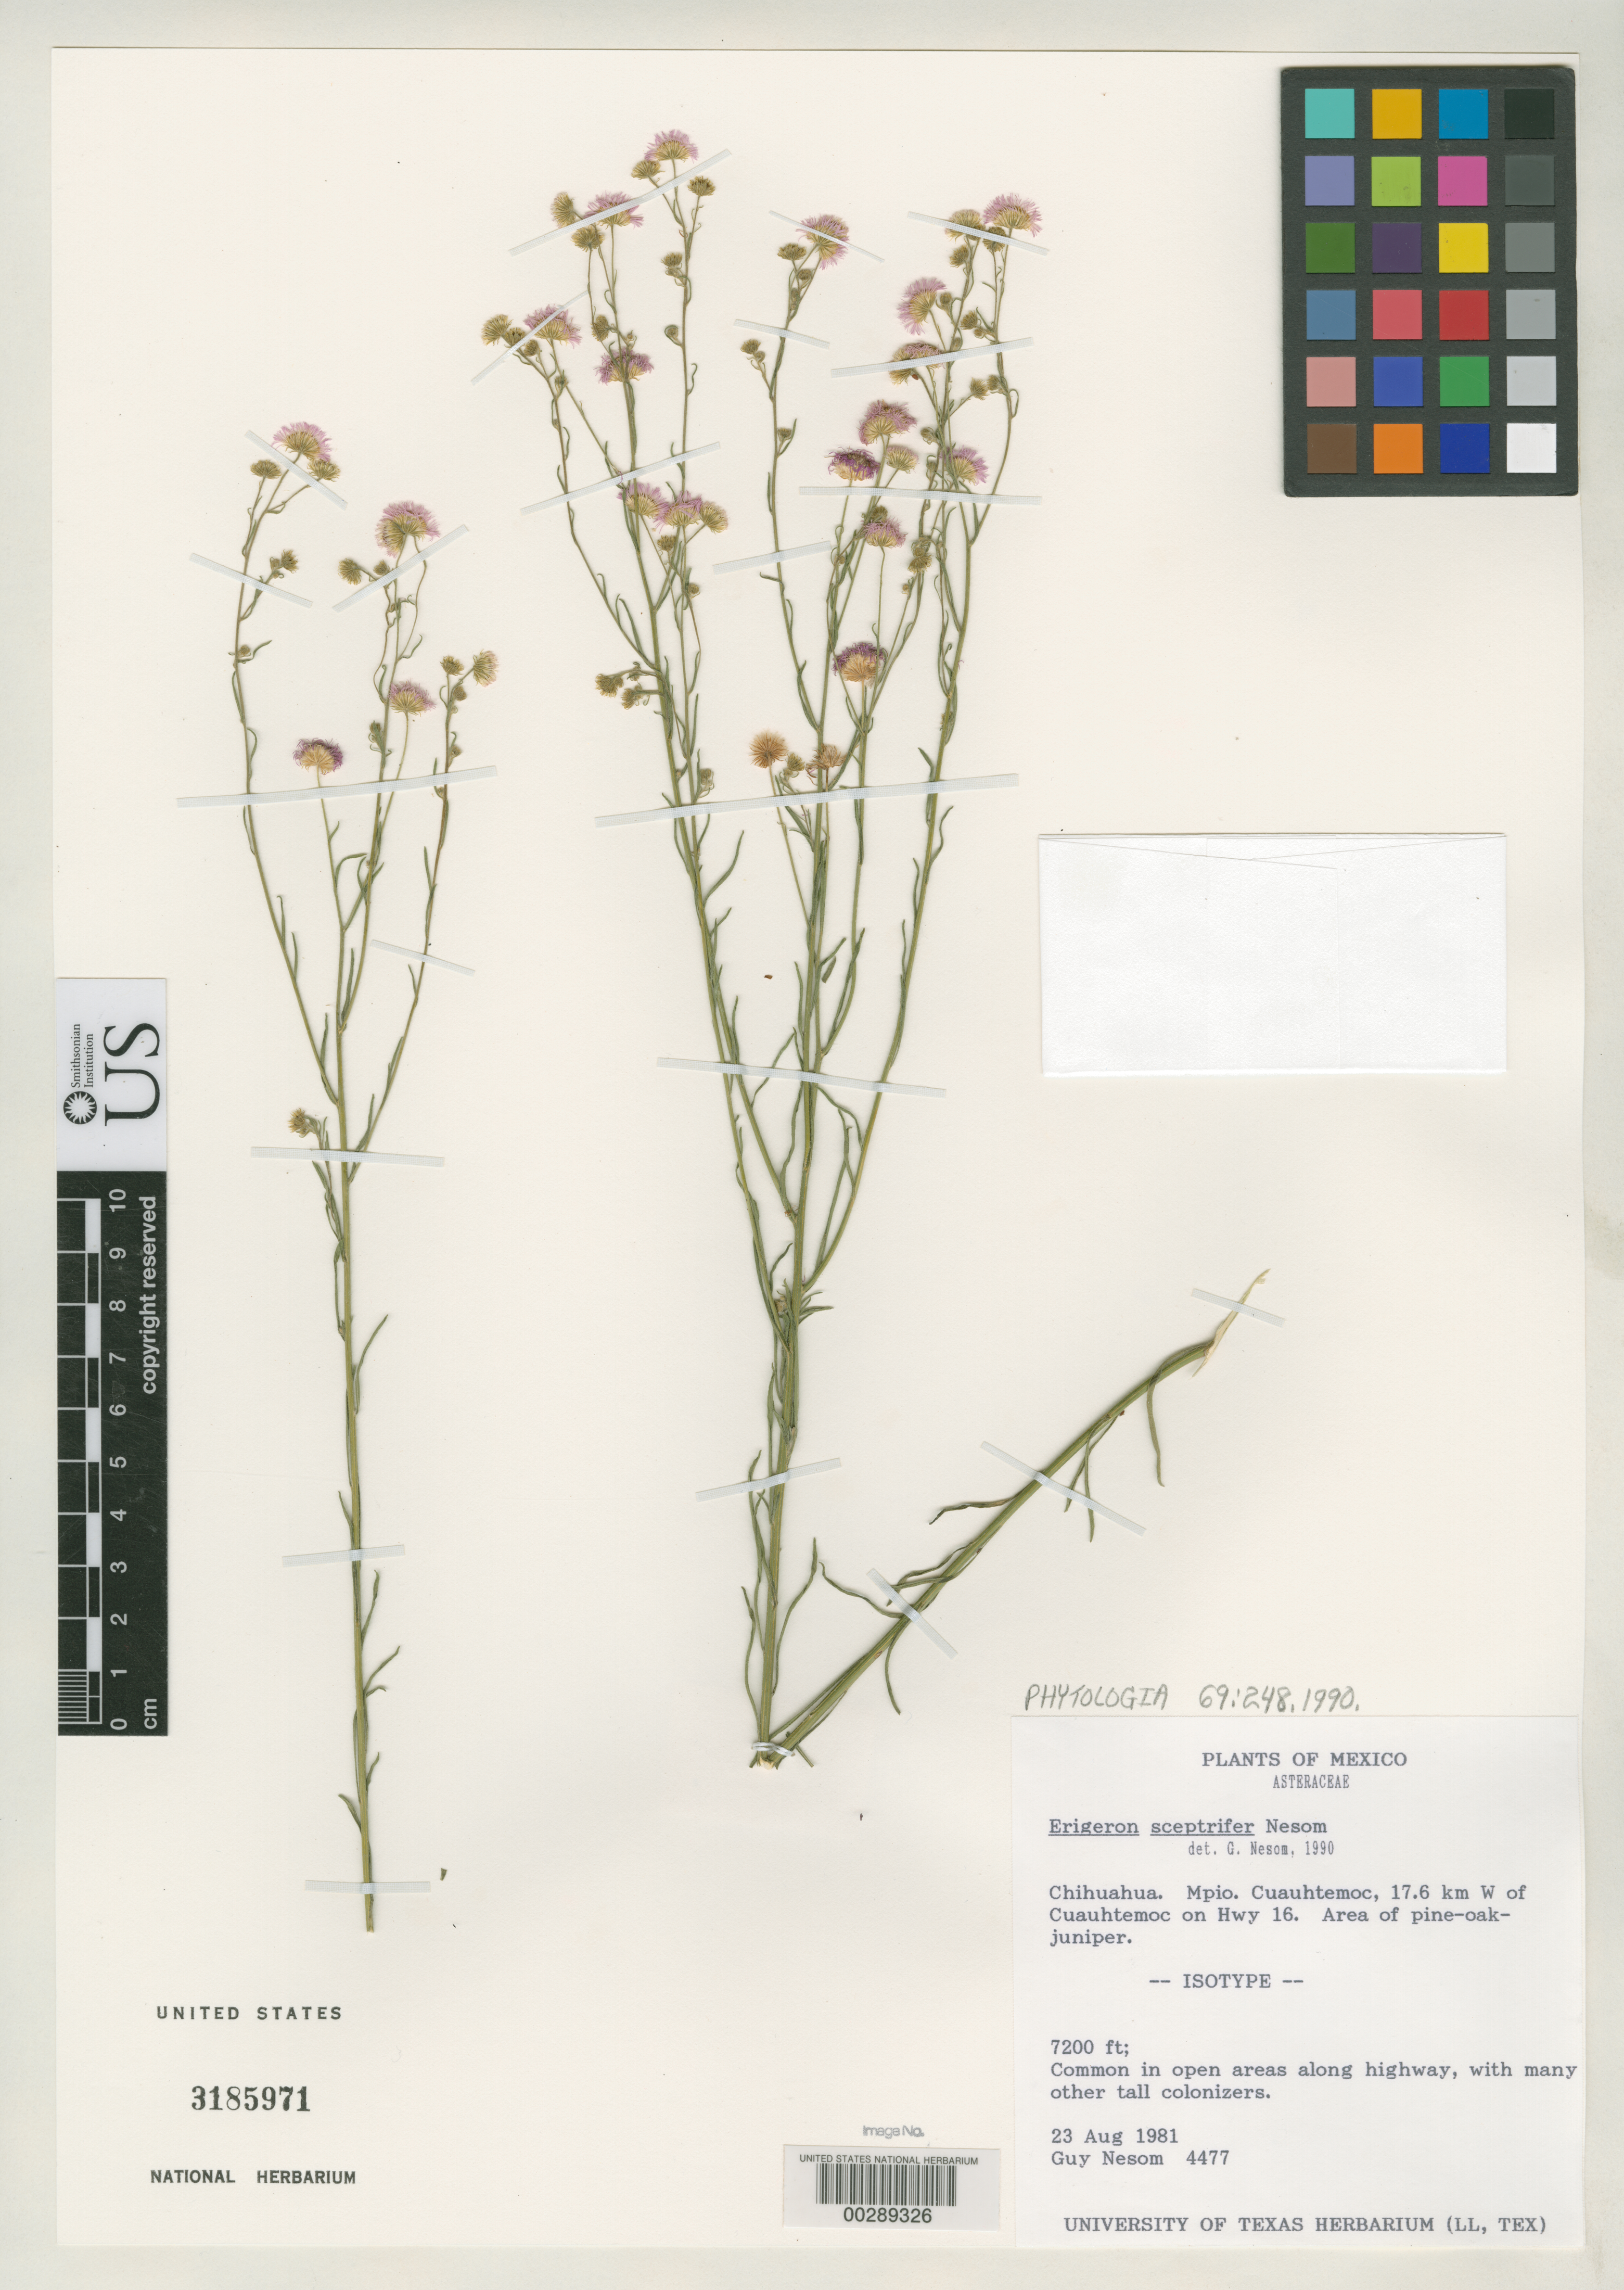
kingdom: Plantae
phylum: Tracheophyta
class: Magnoliopsida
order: Asterales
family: Asteraceae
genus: Erigeron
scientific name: Erigeron sceptrifer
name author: G.L. Nesom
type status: Isotype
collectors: G. L. Nesom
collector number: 4477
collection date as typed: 23 Aug 1981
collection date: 1981-08-23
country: Mexico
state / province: Chihuahua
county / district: Cuauhtemoc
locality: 17.6 km W of Cuauhtemoc on Highway 16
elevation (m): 2195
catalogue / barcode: US 3185971